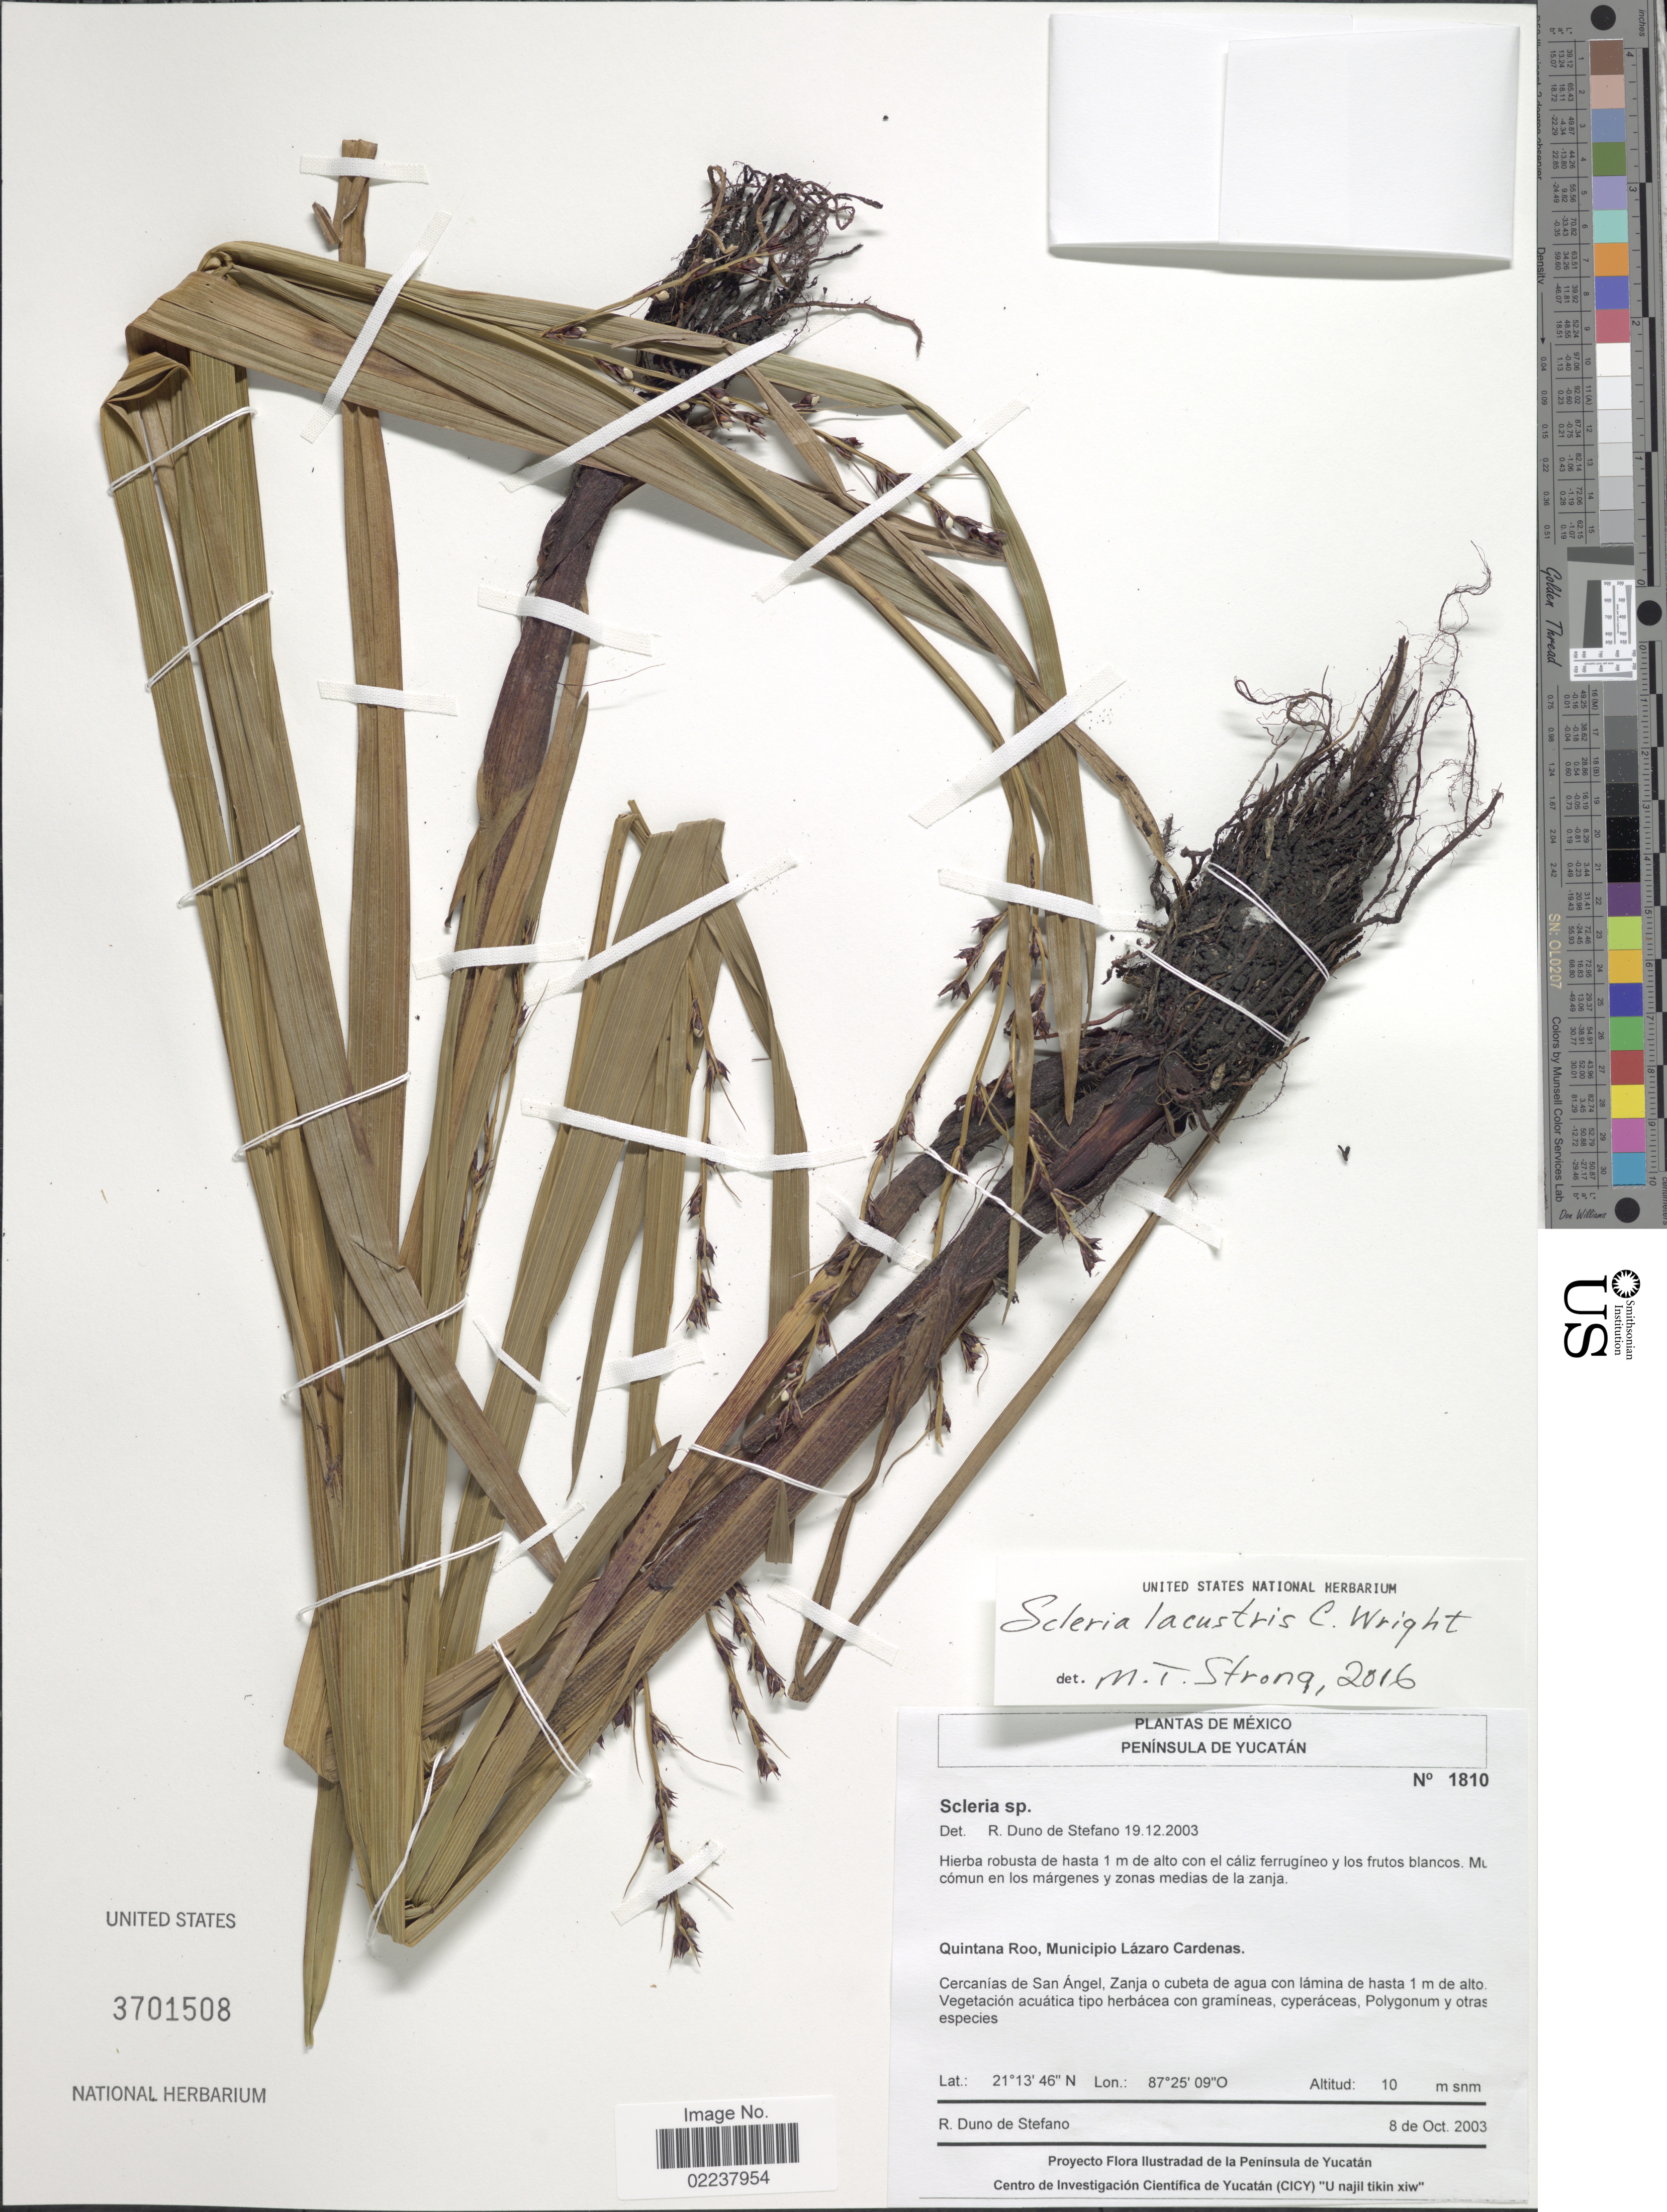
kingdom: Plantae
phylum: Tracheophyta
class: Liliopsida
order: Poales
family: Cyperaceae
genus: Scleria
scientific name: Scleria lacustris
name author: C. Wright in Sauvalle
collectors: R. Duno de Stefano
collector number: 1810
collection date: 2003-10-08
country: Mexico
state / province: Yucatán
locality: Peninsula de Yucatan, Quintana Roo, Municipio Lazaro Cardenas, Cercanias de San Angel, Zanja o cubeta de agua con lamina de hasta 1 m de alto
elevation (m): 10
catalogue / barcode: US 3701508